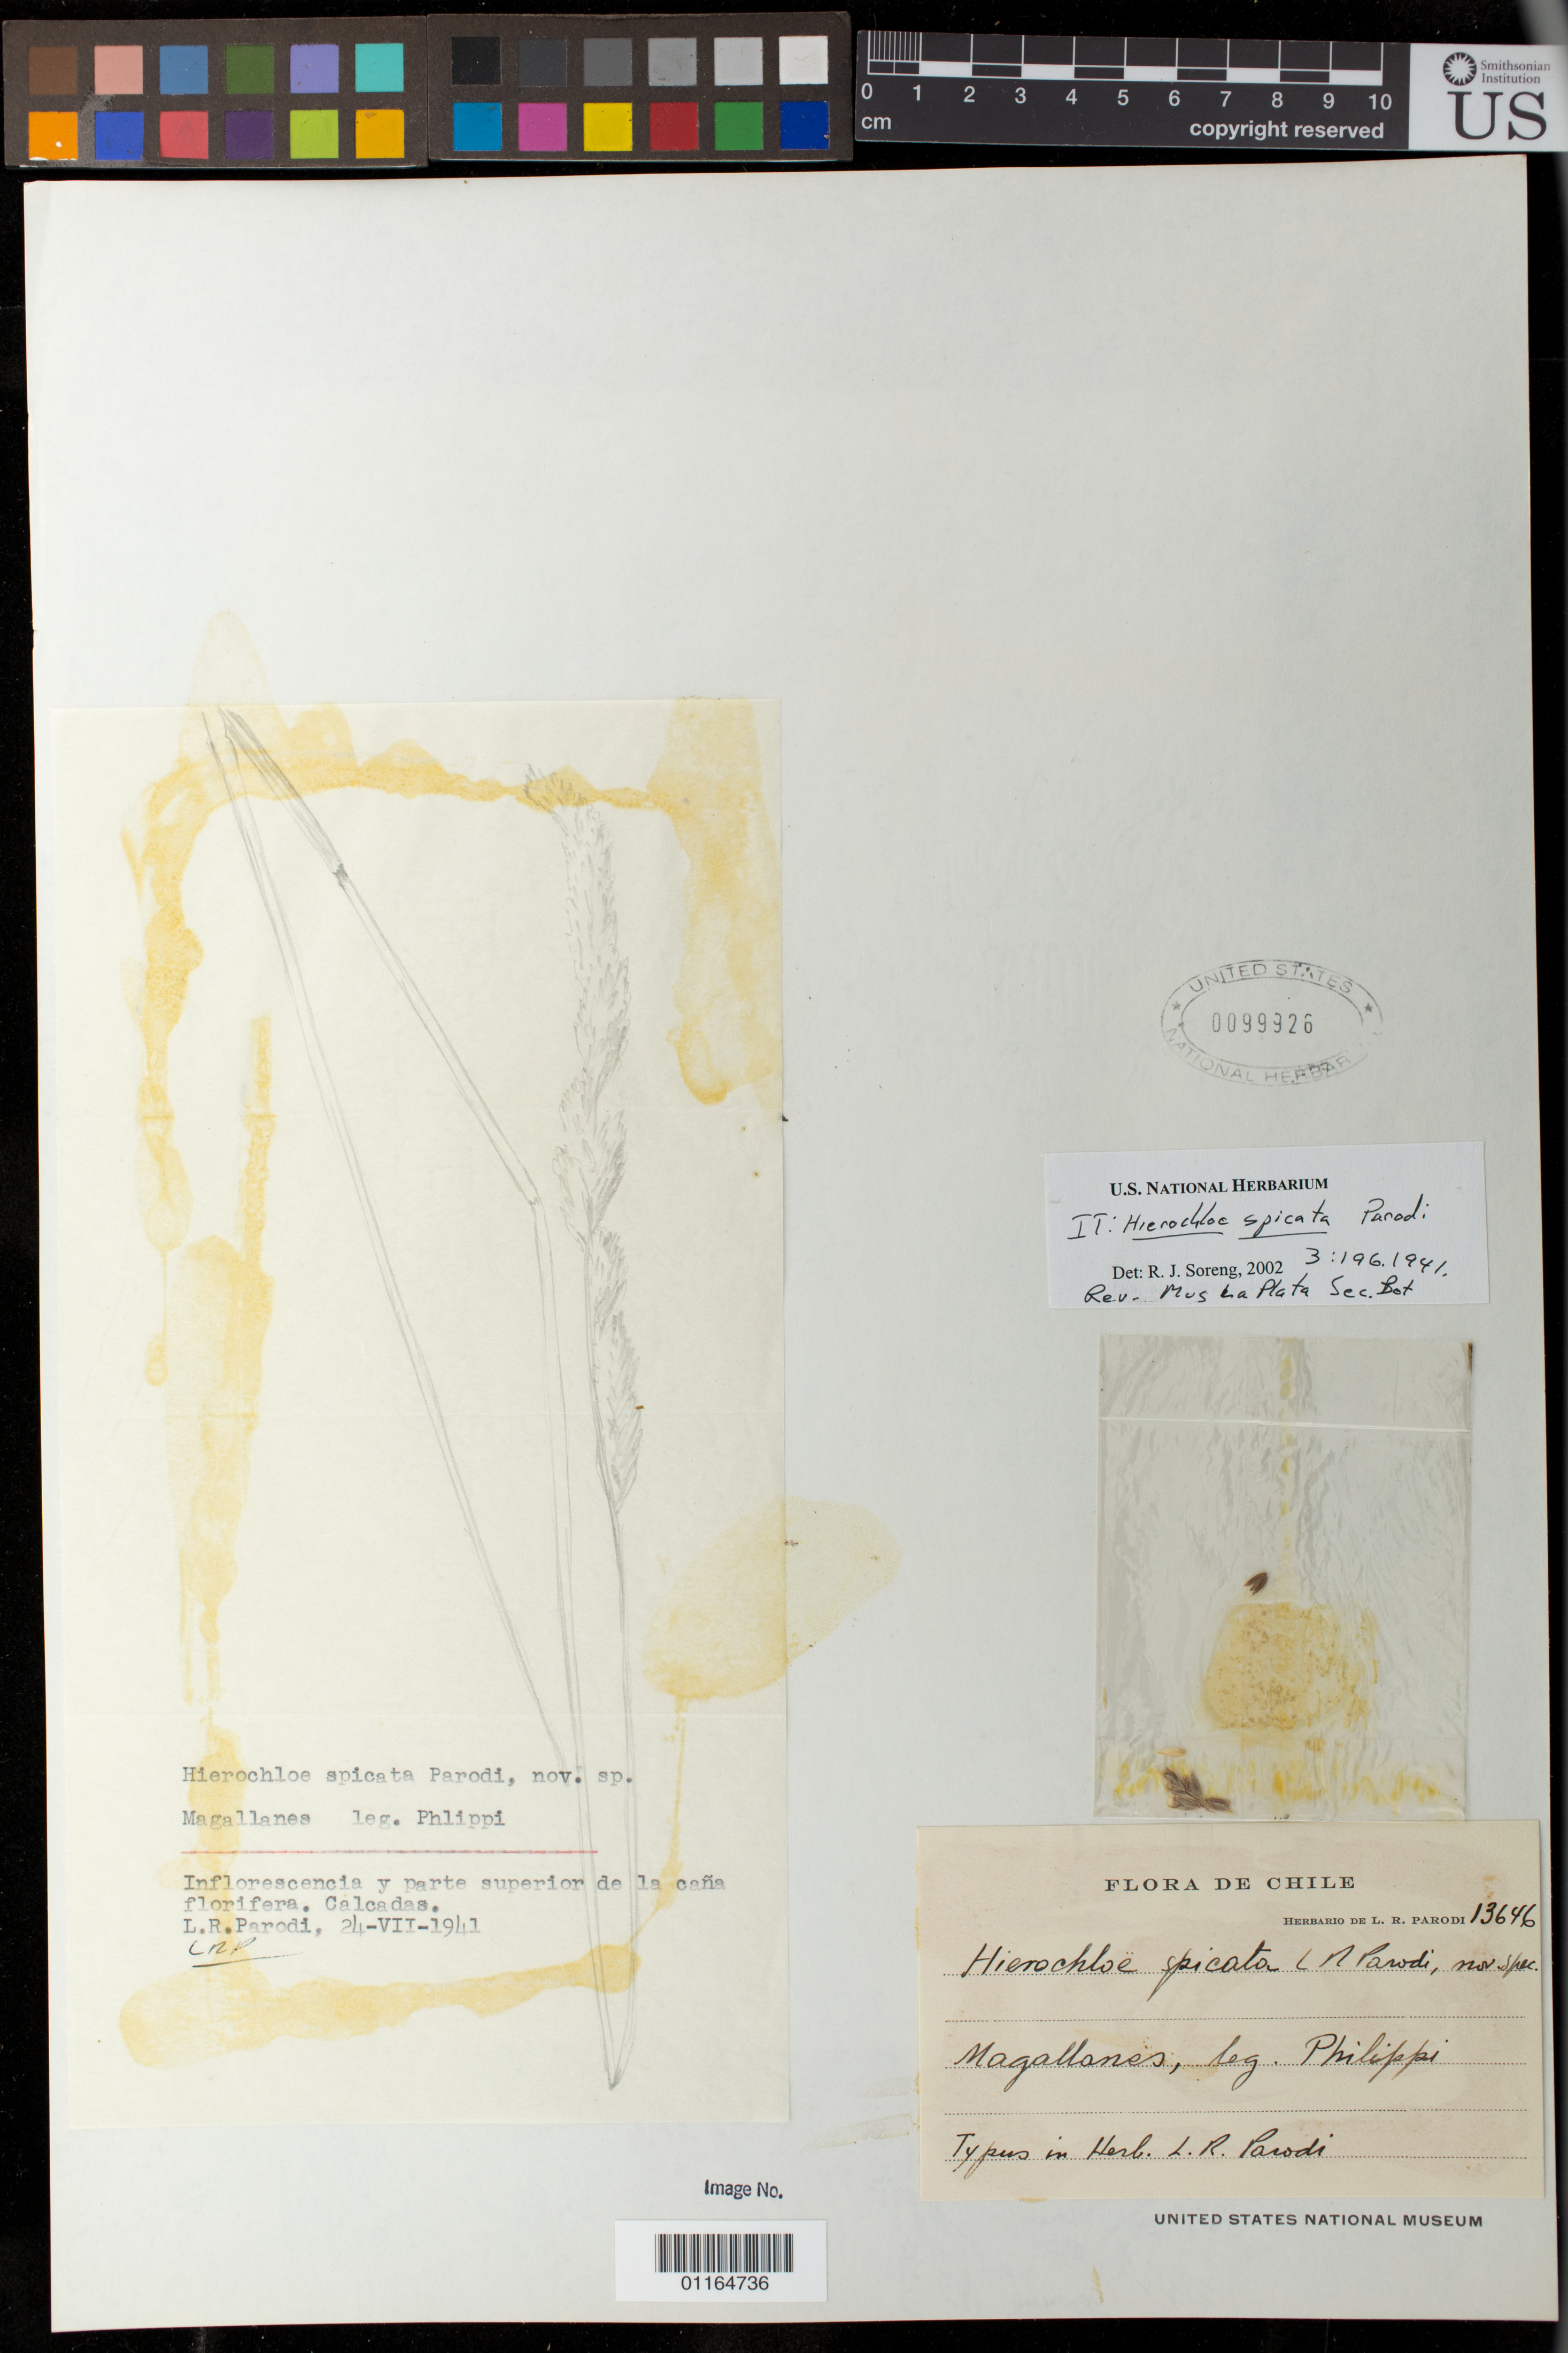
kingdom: Plantae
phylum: Tracheophyta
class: Liliopsida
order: Poales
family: Poaceae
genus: Hierochloe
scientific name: Hierochloe spicata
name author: Parodi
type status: Isotype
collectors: R. A. Philippi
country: Chile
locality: Magallanes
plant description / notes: Drawing and fragmentary material of specimen ex herb. Parodi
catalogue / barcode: US 99926